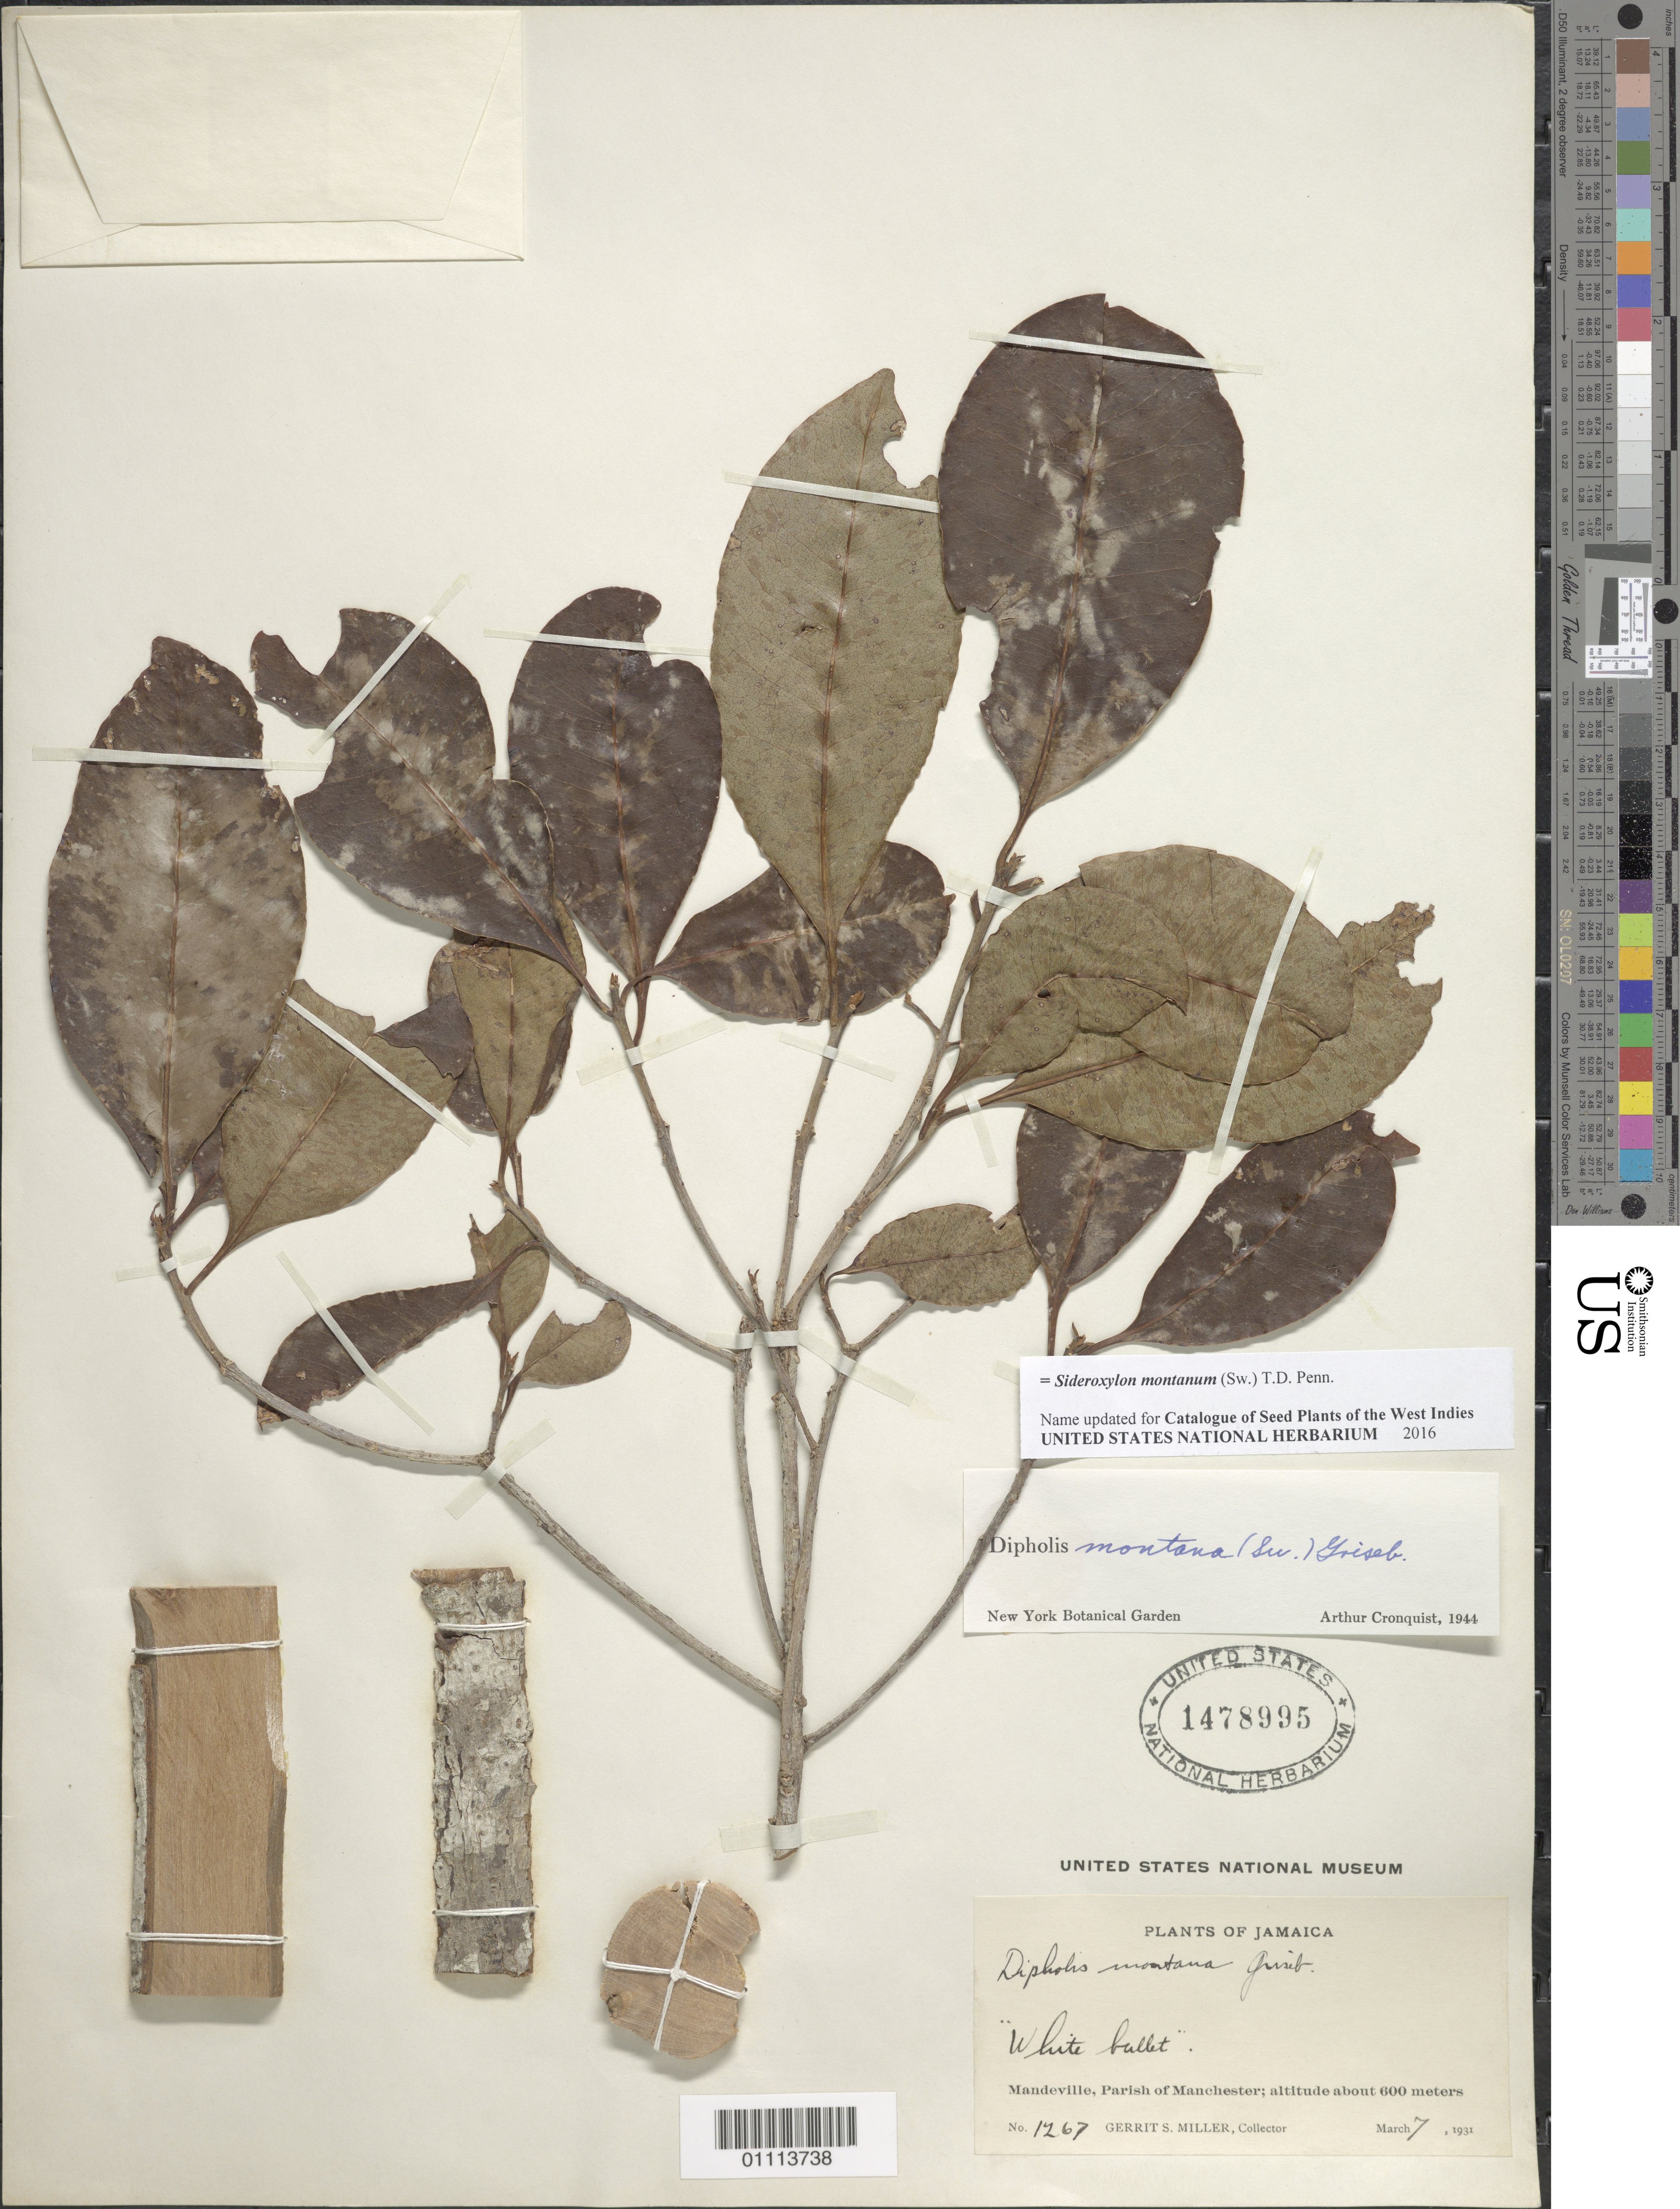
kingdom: Plantae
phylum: Tracheophyta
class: Magnoliopsida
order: Ericales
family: Sapotaceae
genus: Dipholis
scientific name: Dipholis montana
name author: (Sw.) Griseb.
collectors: G. S. Miller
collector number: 1267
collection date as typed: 07 Mar 1931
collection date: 1931-03-07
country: Jamaica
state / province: Manchester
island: Jamaica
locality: Mandeville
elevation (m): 600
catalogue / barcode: US 1478995